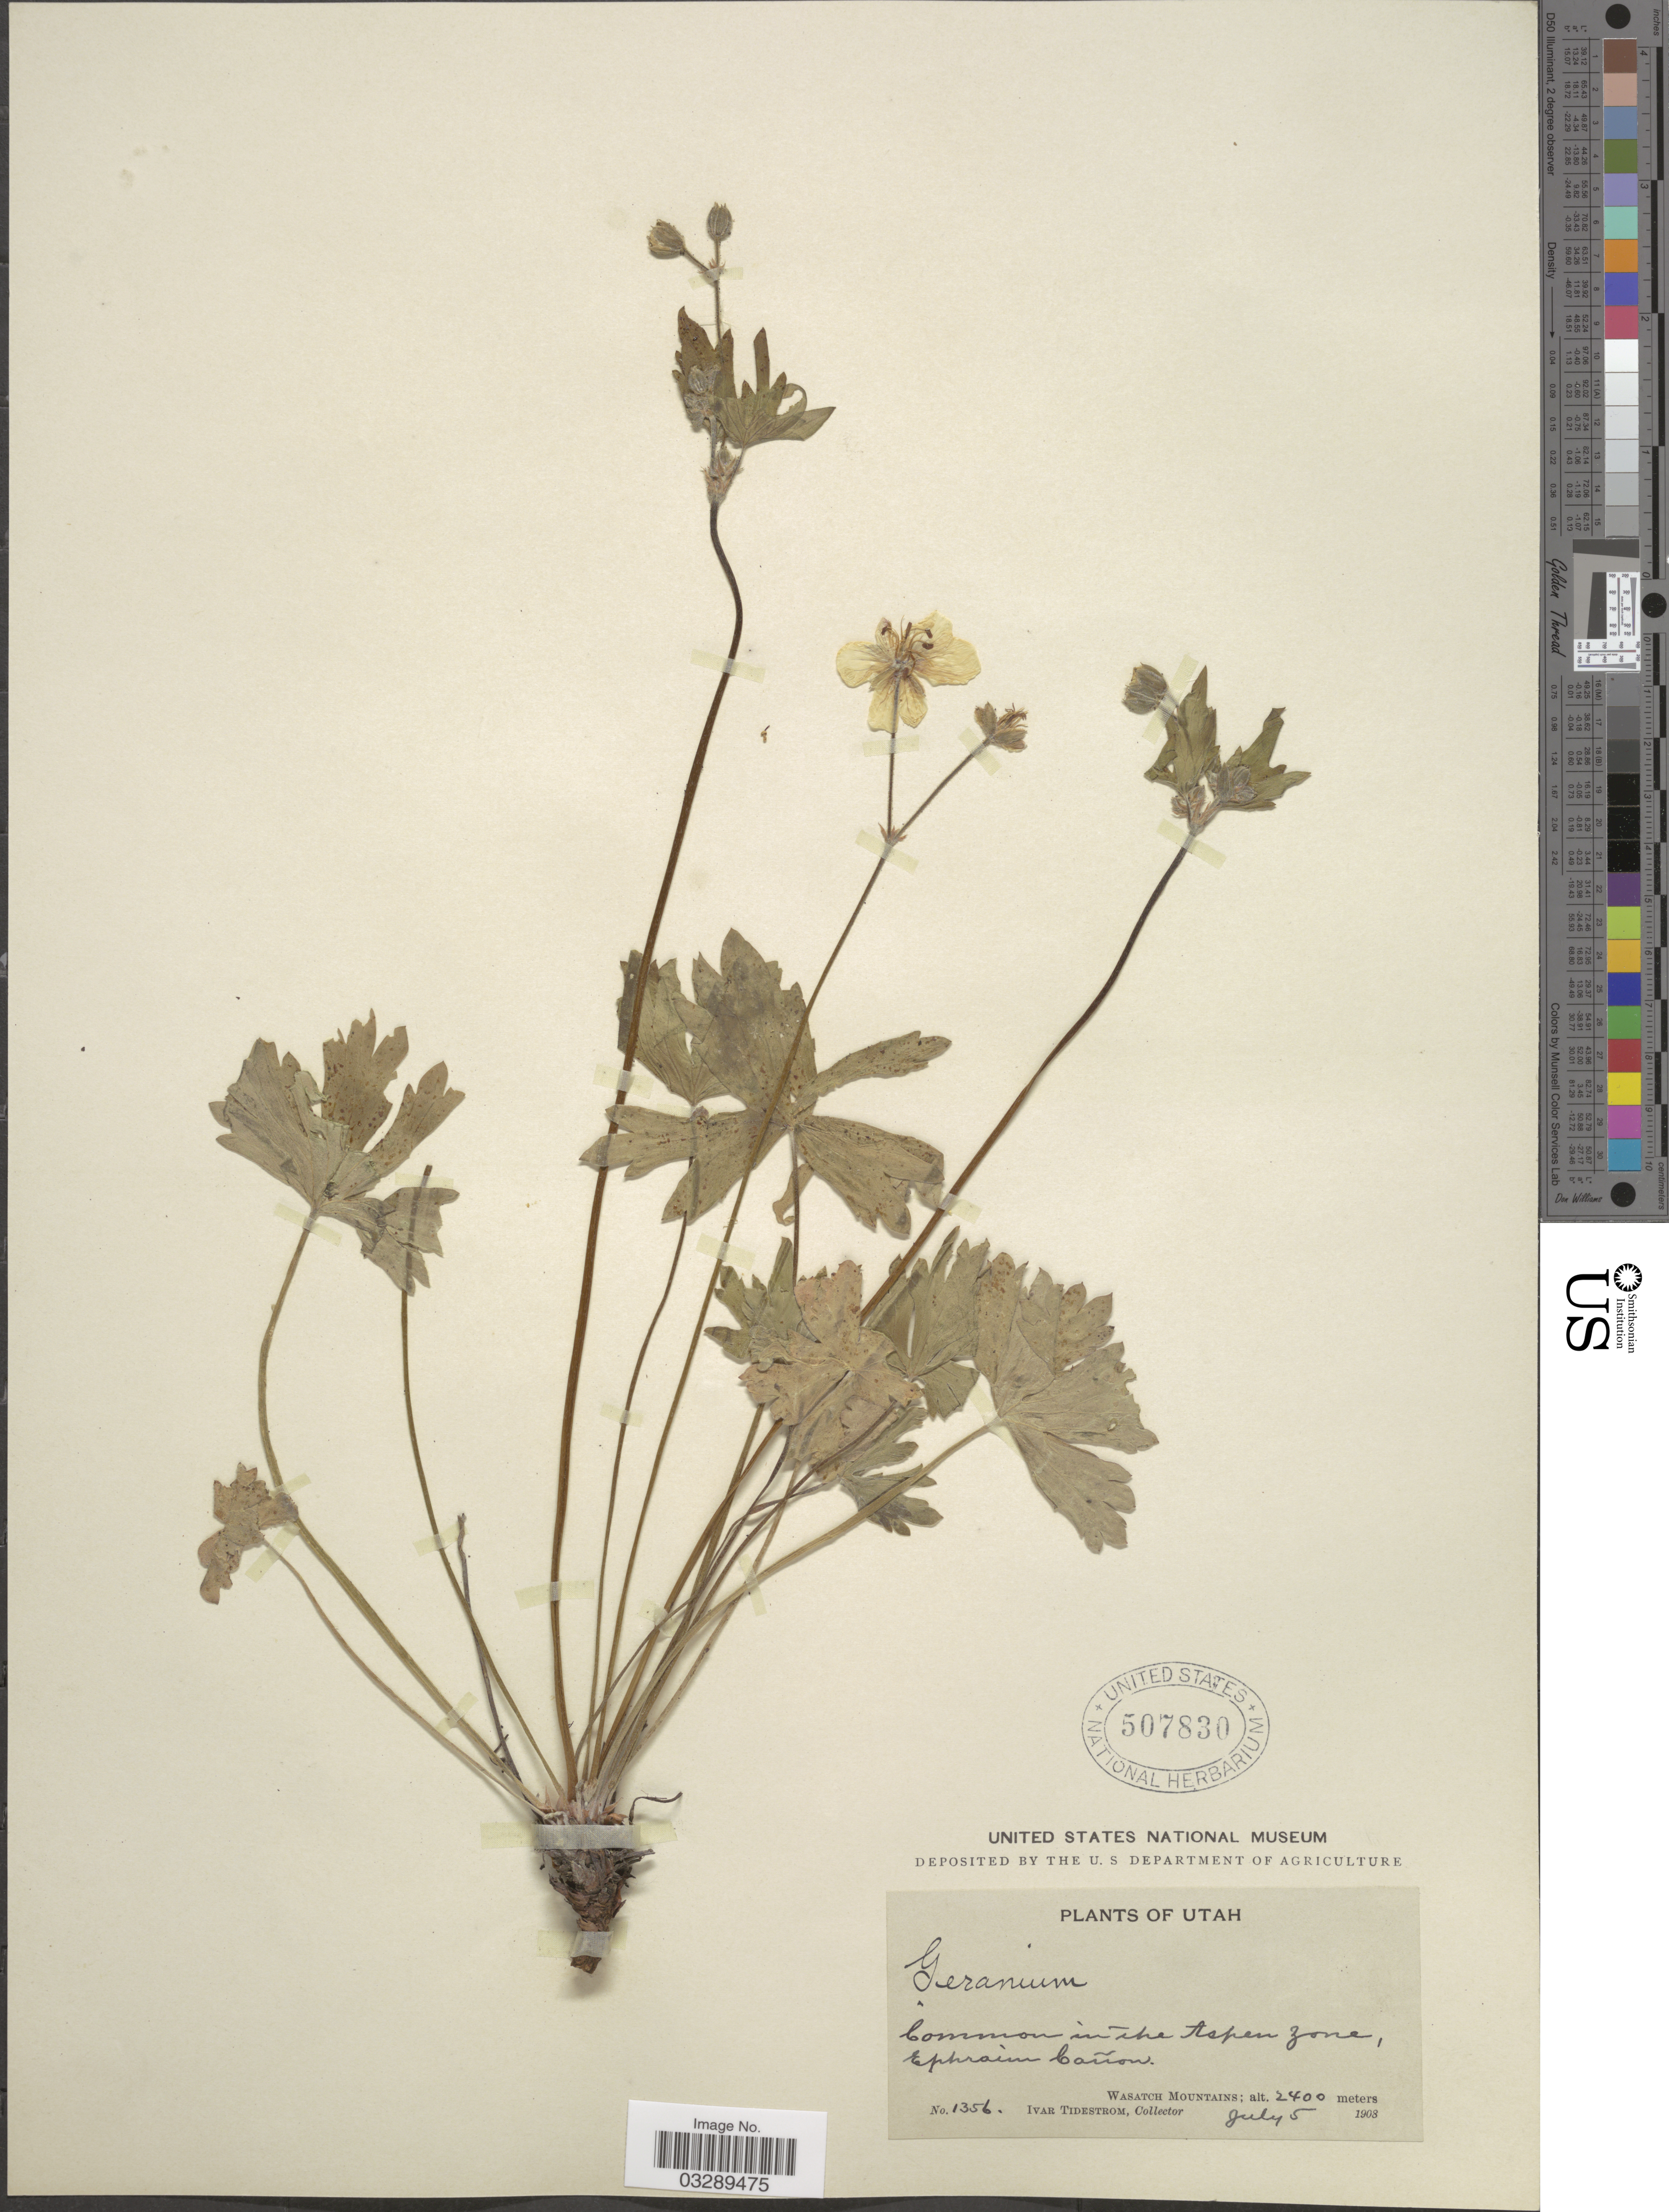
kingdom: Plantae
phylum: Tracheophyta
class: Magnoliopsida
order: Geraniales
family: Geraniaceae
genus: Geranium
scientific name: Geranium sp.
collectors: I. F. Tidestrom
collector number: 1356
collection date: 1908-07-05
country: United States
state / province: Utah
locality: Common in the Aspen Zone, Ephraim Cañon. Wasatch Mountains.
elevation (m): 2400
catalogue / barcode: US 507830